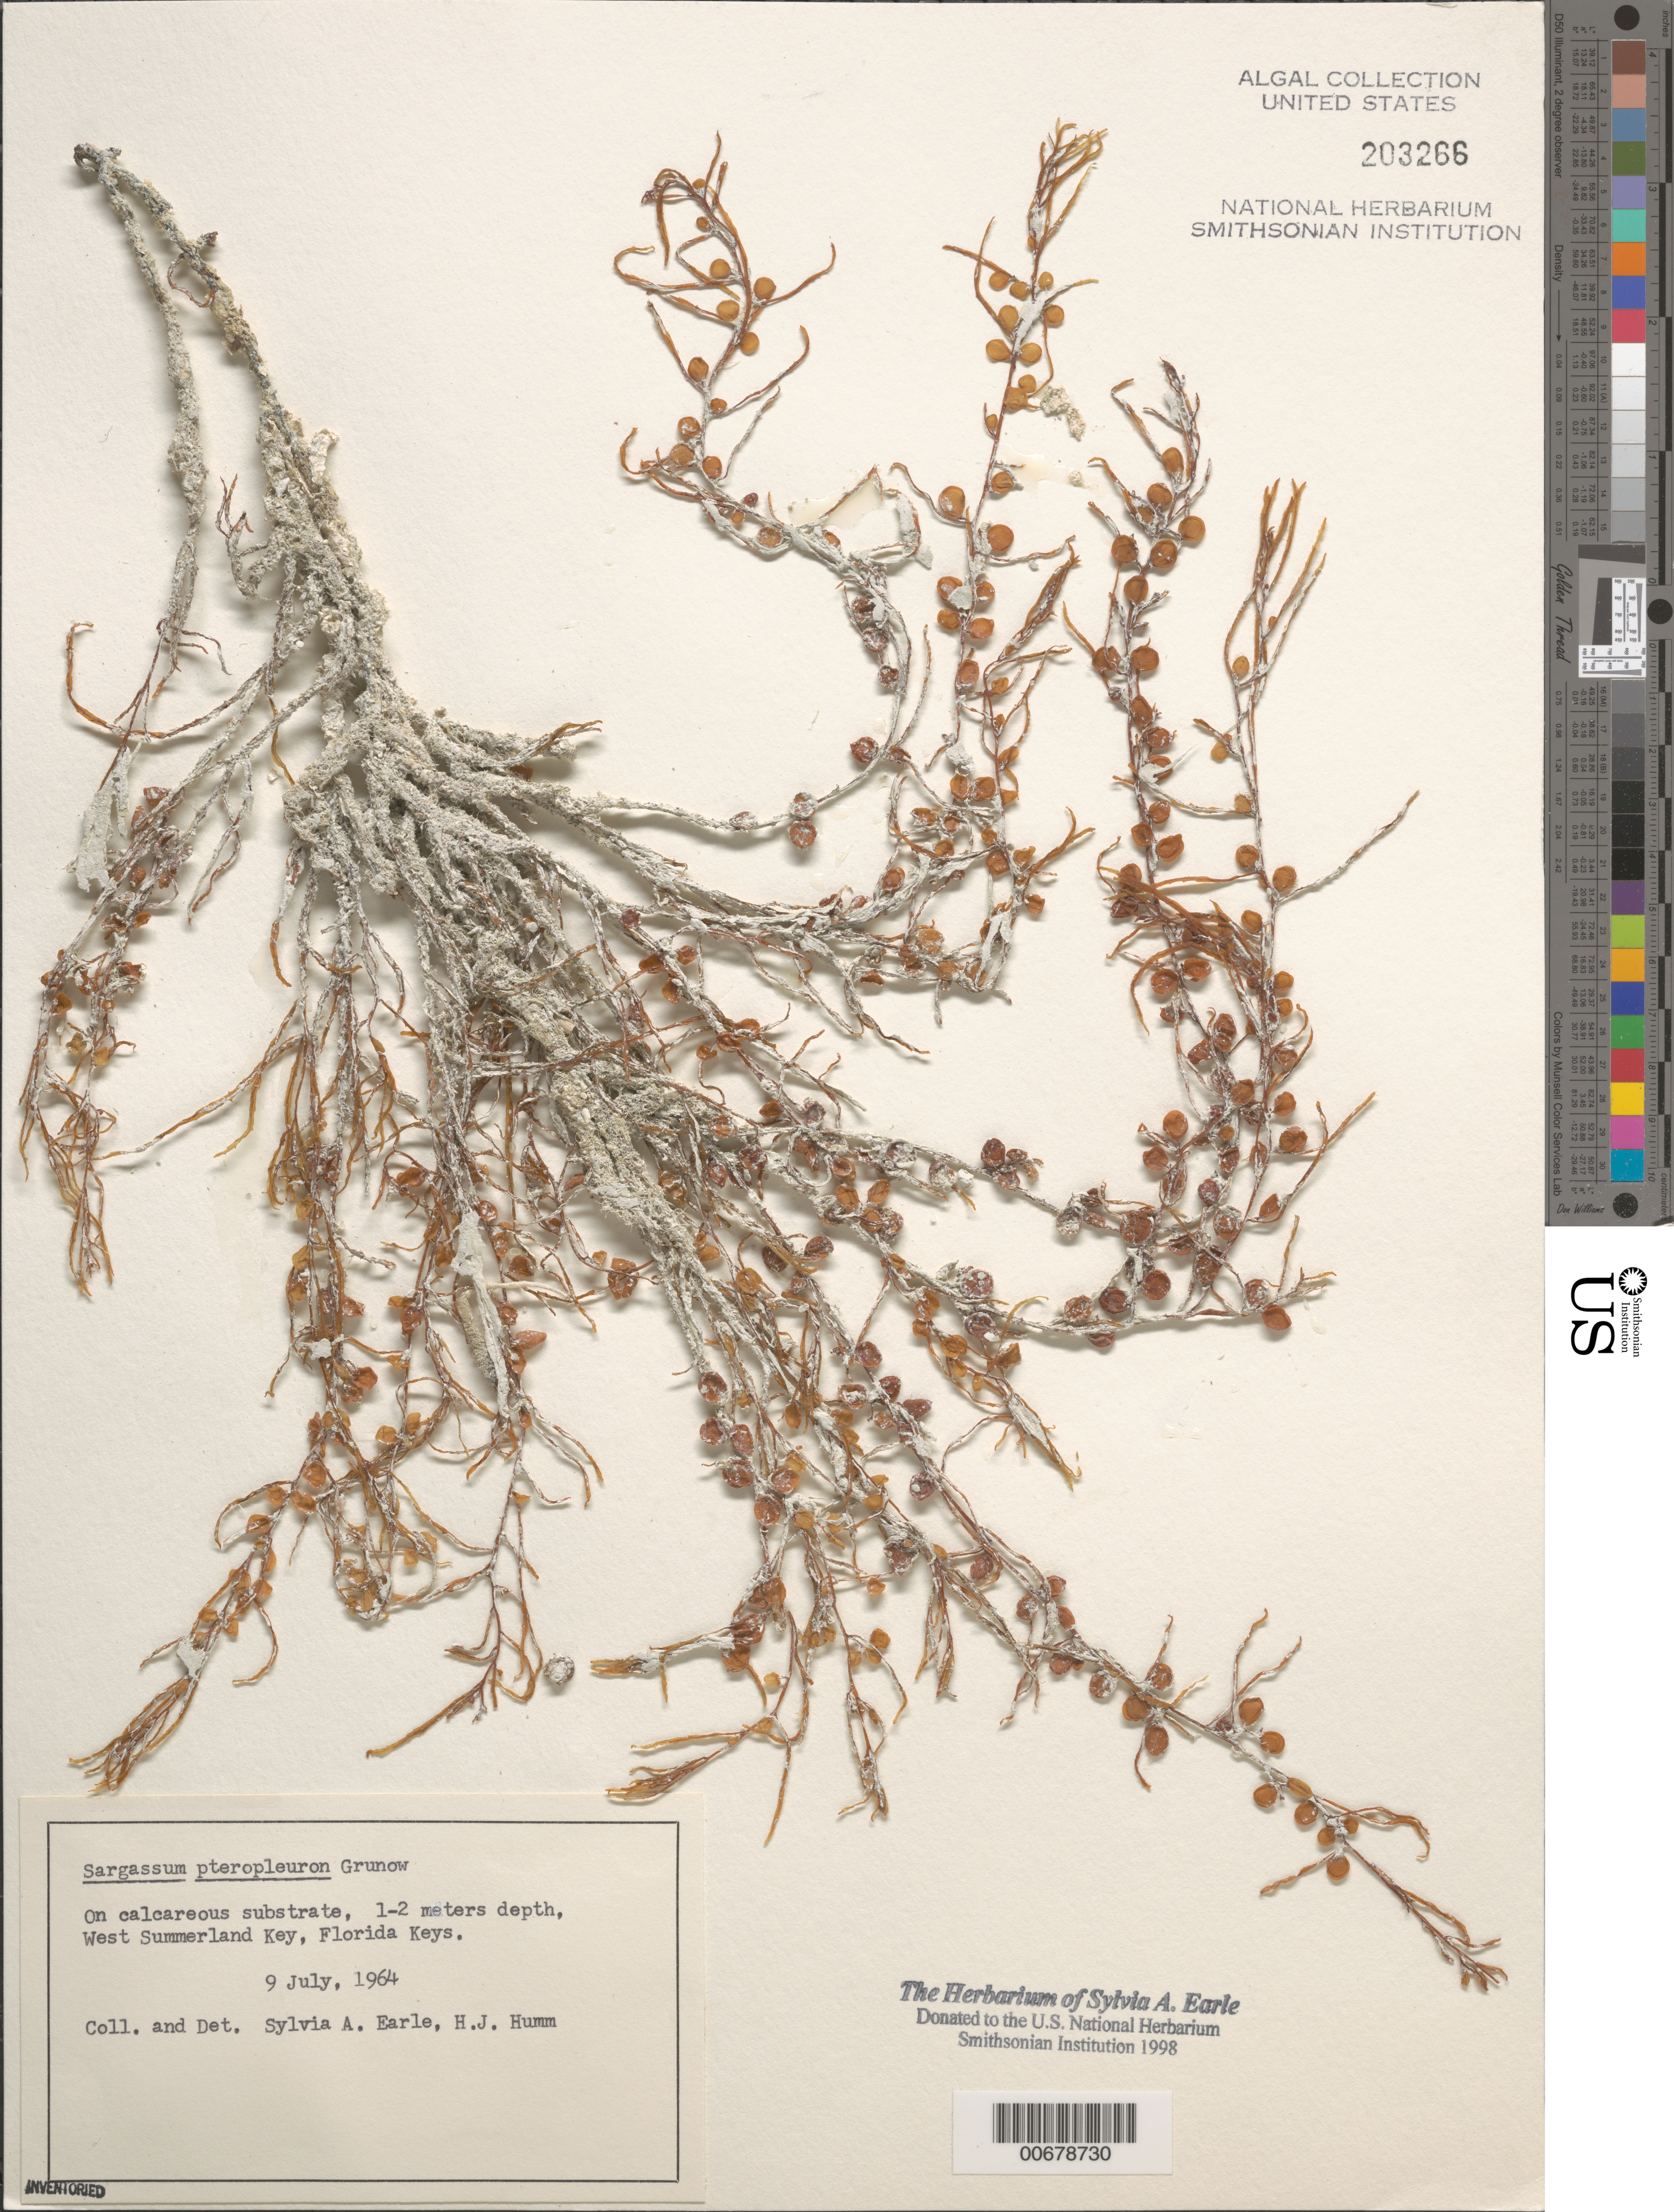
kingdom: Chromista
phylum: Ochrophyta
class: Phaeophyceae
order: Fucales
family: Sargassaceae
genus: Sargassum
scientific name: Sargassum pteropleuron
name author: Grunow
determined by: Humm, Harold J.; Earle, S. A.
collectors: S. A. Earle & H. J. Humm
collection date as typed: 09 Jul 1964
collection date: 1964-07-09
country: United States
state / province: Florida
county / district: Monroe County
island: West Summerland Key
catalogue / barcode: US 203266